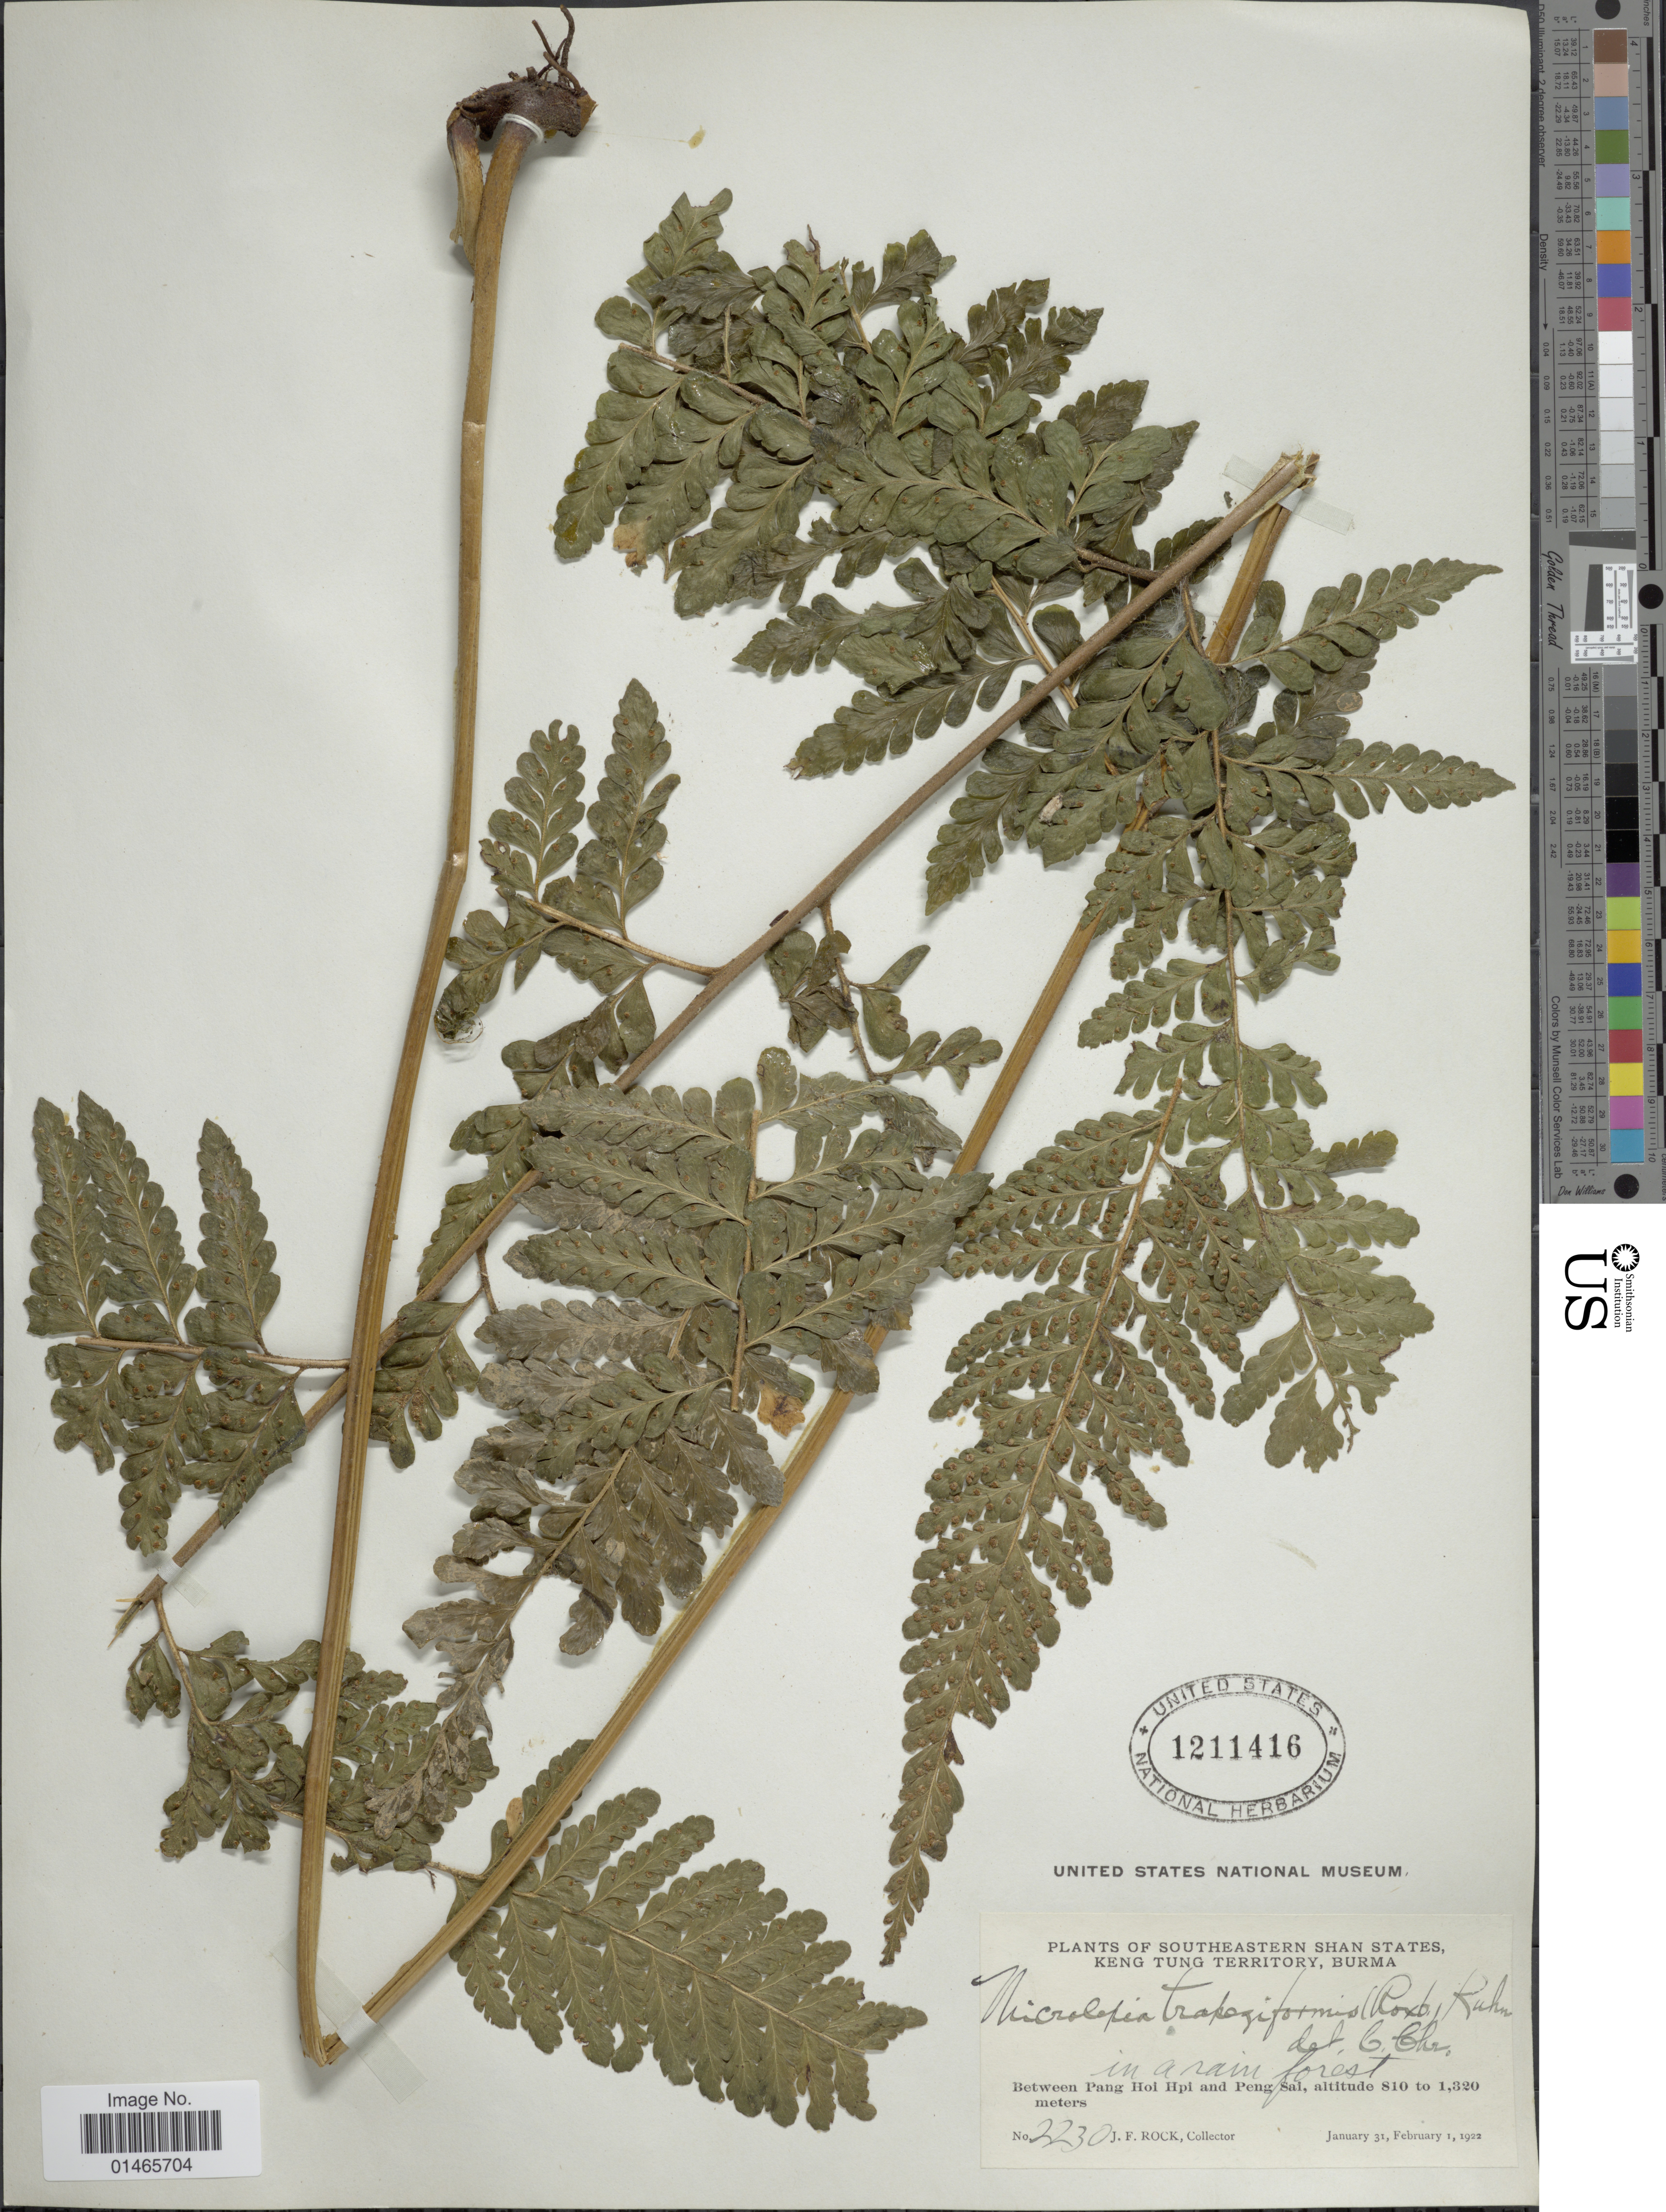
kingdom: Plantae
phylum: Tracheophyta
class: Polypodiopsida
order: Polypodiales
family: Dennstaedtiaceae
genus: Microlepia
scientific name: Microlepia rhomboidea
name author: (Wall. ex Kunze) Prantl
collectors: J. Rock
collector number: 2230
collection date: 1922-01-31/1922-02-01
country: Myanmar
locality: Southeastern Shan States, Keng Tung Territory, Burma, Between Pang Hoi Hpi and Peng Sai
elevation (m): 810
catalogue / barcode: US 1211416